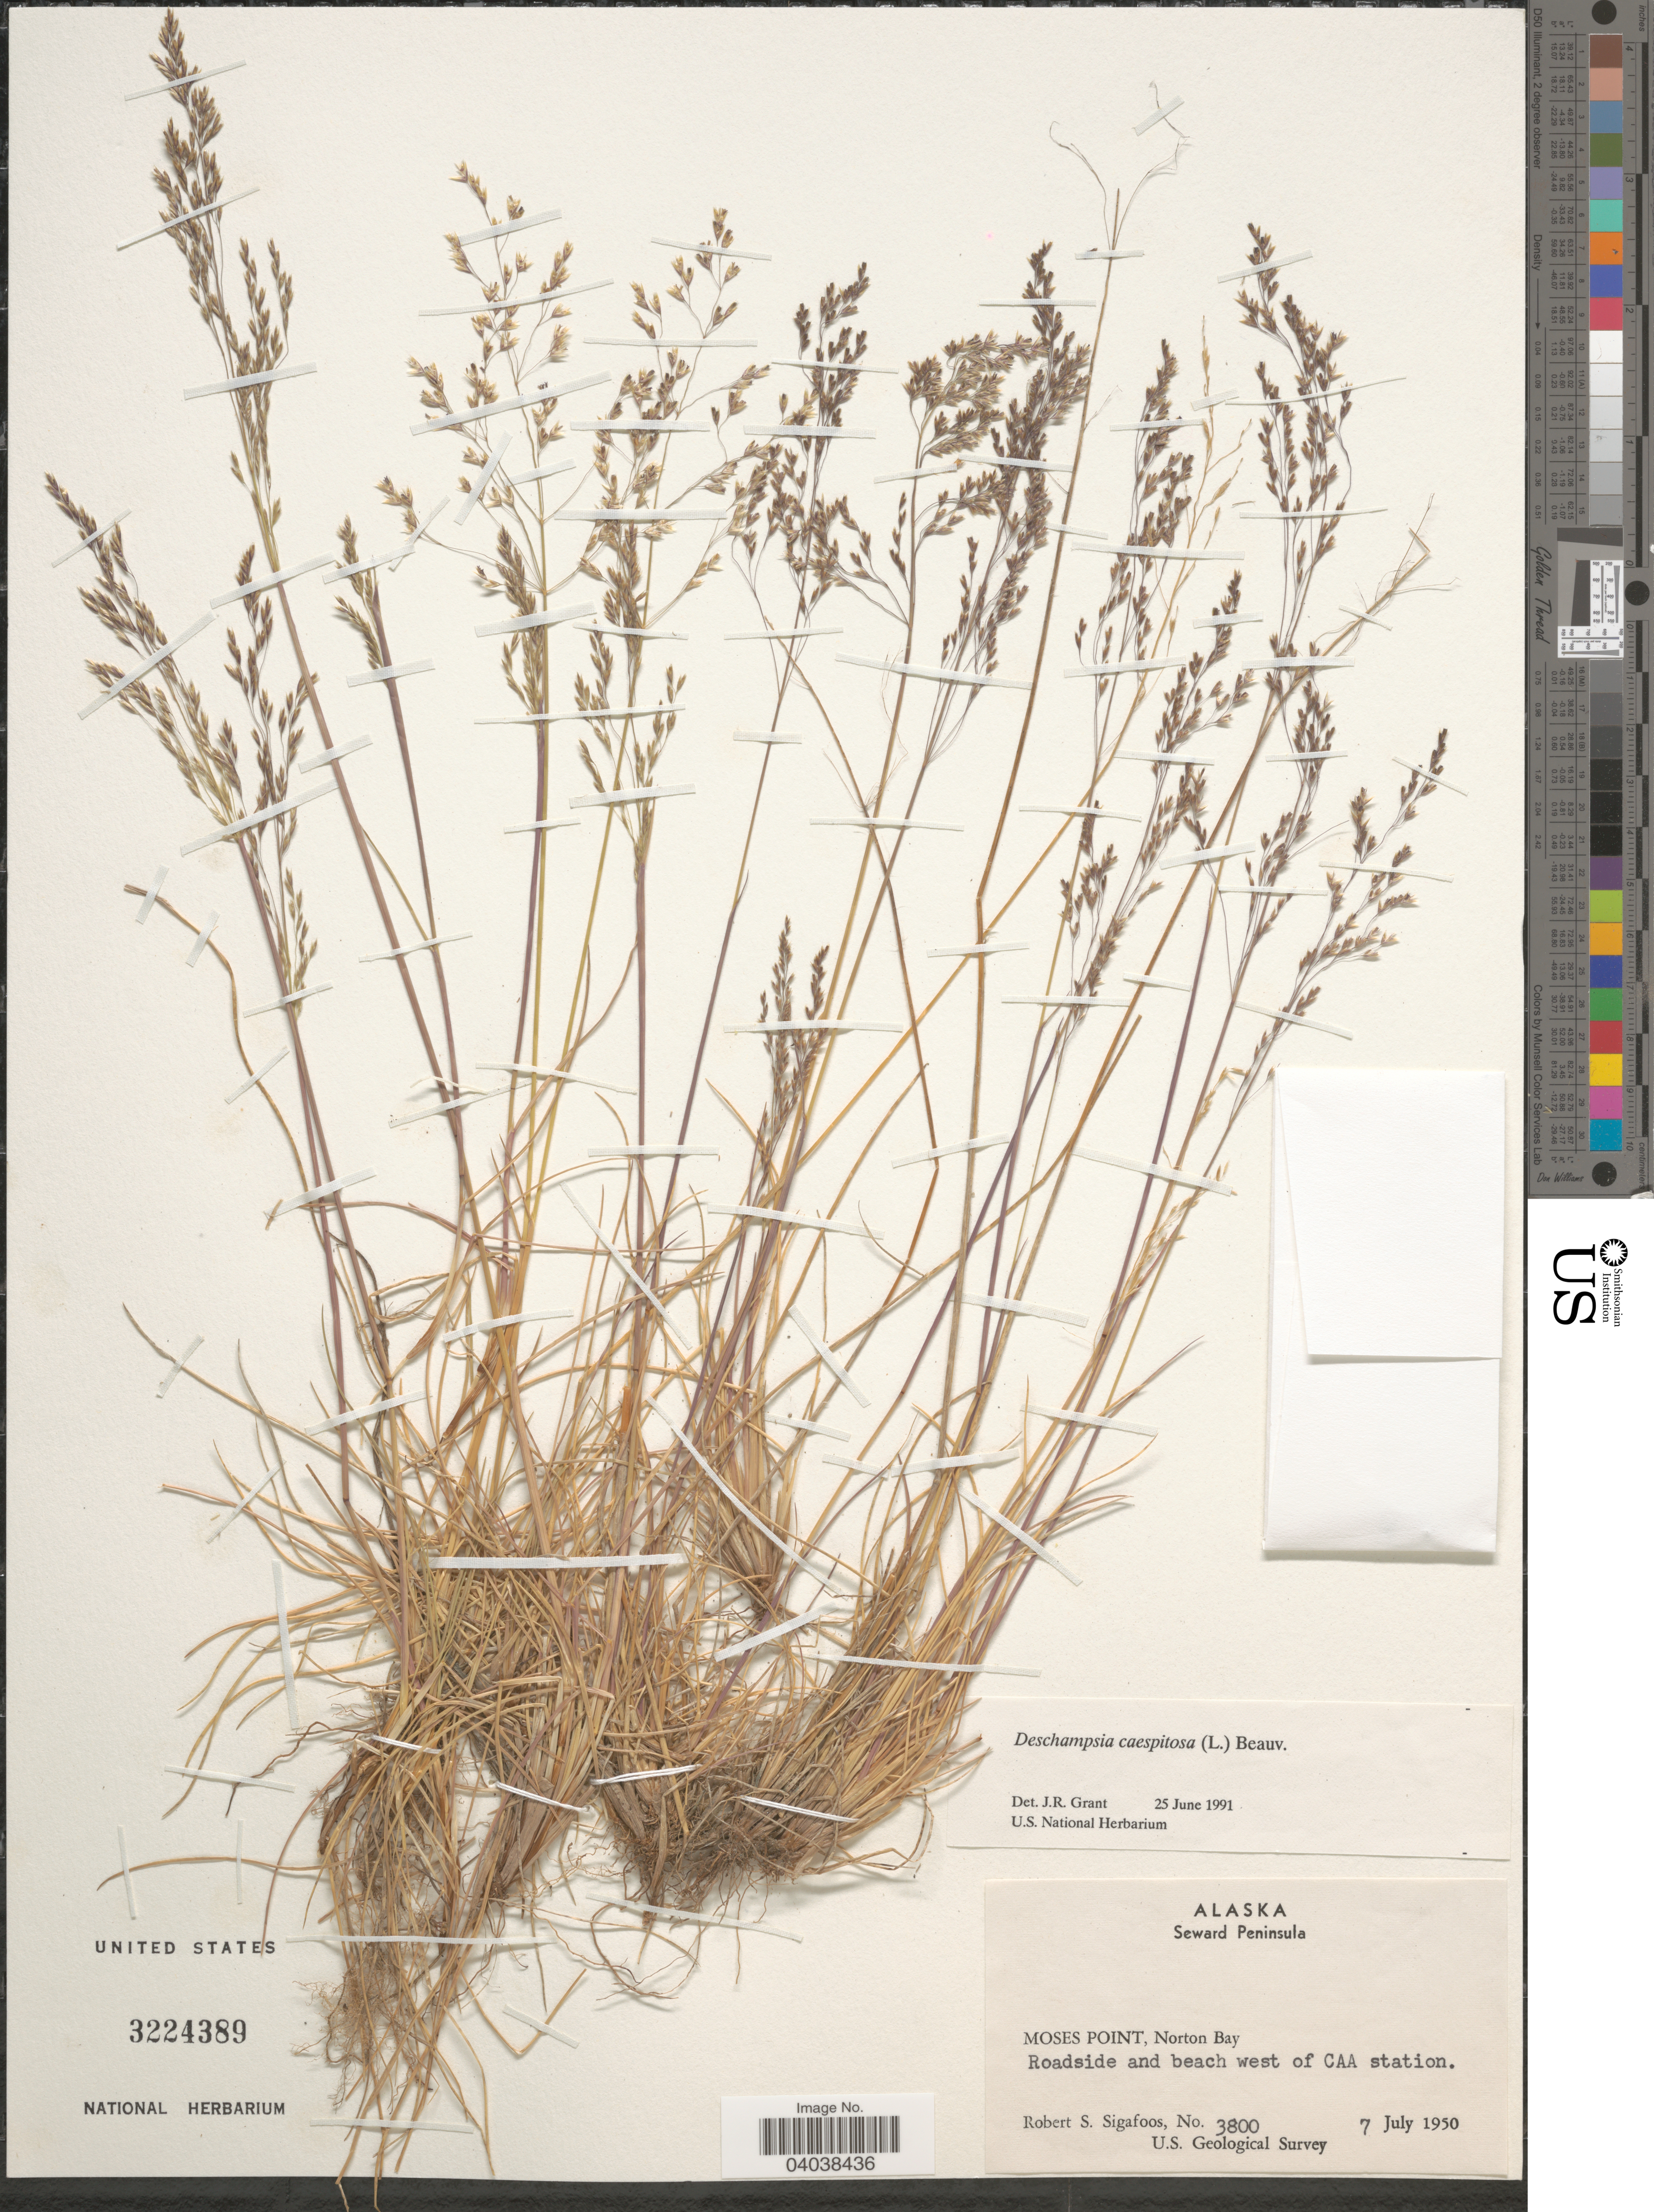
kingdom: Plantae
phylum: Tracheophyta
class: Liliopsida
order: Poales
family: Poaceae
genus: Deschampsia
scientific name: Deschampsia cespitosa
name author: (L.) P. Beauv.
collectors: R. Sigafoos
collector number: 3800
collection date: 1950-07-07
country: United States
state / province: Alaska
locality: Seward Peninsula. Moses Point, Norton Bay. Roadside and beach west of CAA station.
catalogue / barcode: US 3224389